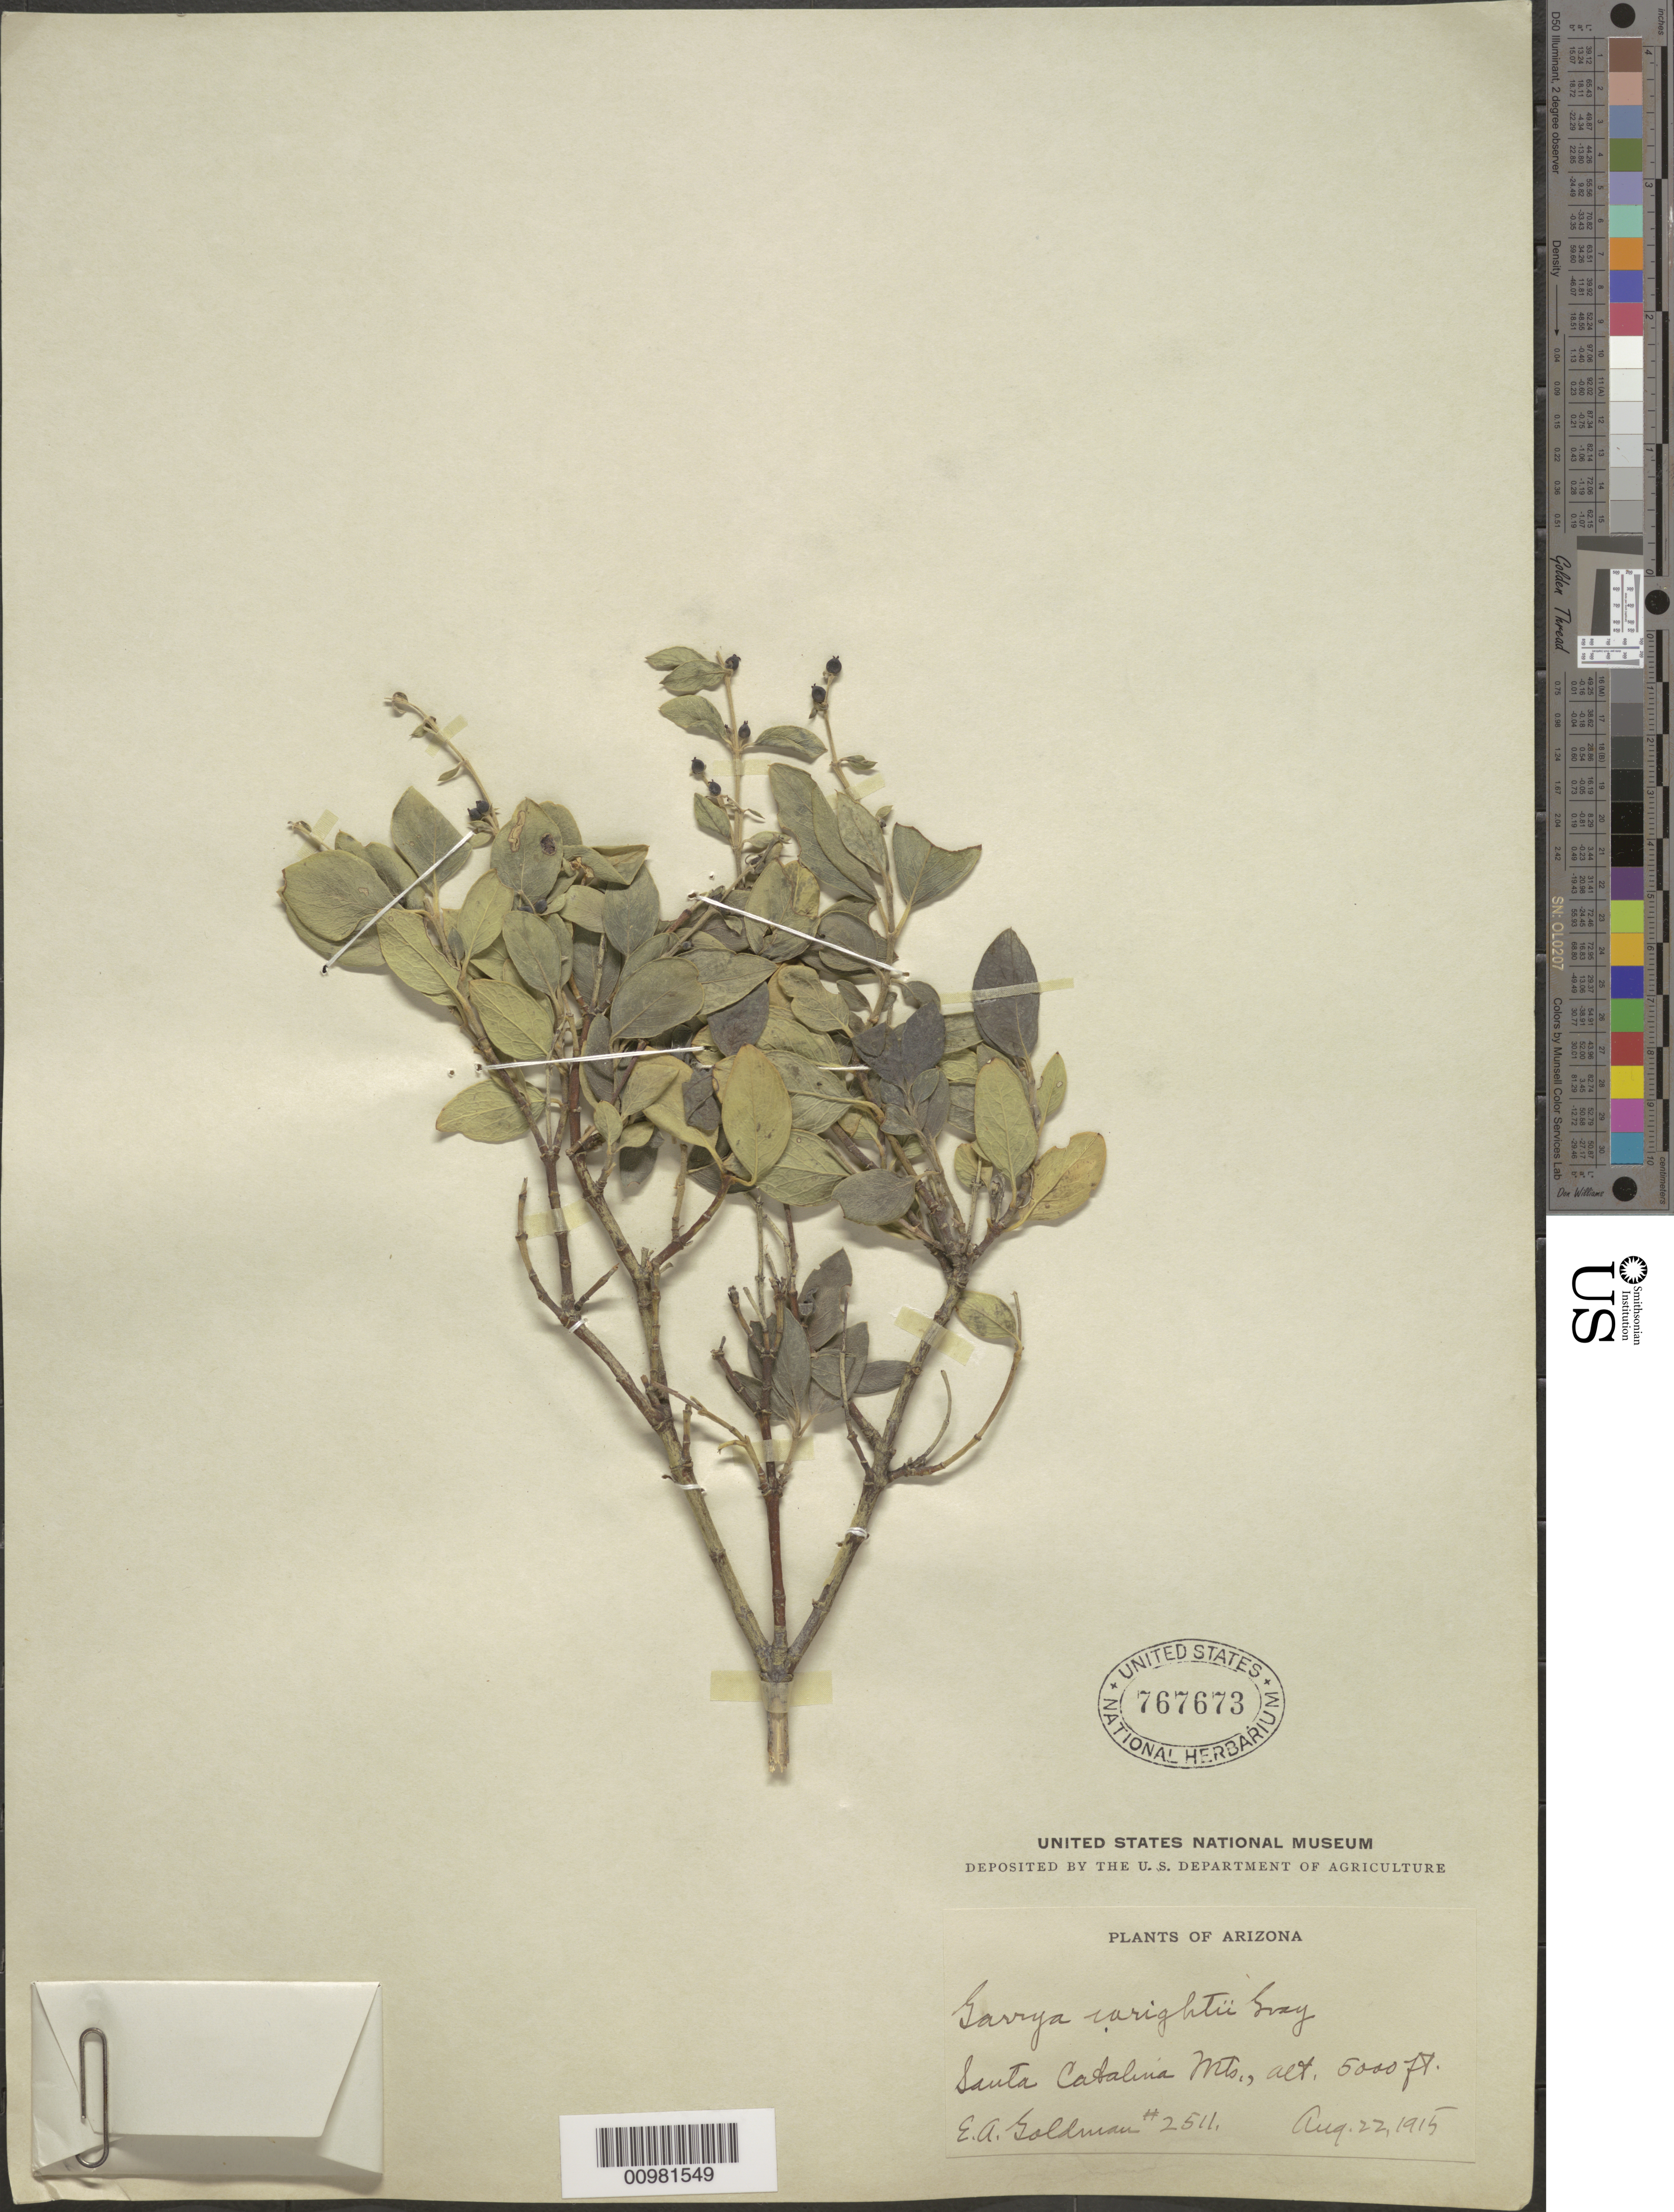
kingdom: Plantae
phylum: Tracheophyta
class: Magnoliopsida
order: Garryales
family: Garryaceae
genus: Garrya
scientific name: Garrya wrightii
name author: Torr.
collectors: E. A. Goldman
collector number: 2511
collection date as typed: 22 Aug 1915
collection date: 1915-08-22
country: United States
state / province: Arizona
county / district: Pima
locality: Santa Catalina Mts.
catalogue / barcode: US 767673